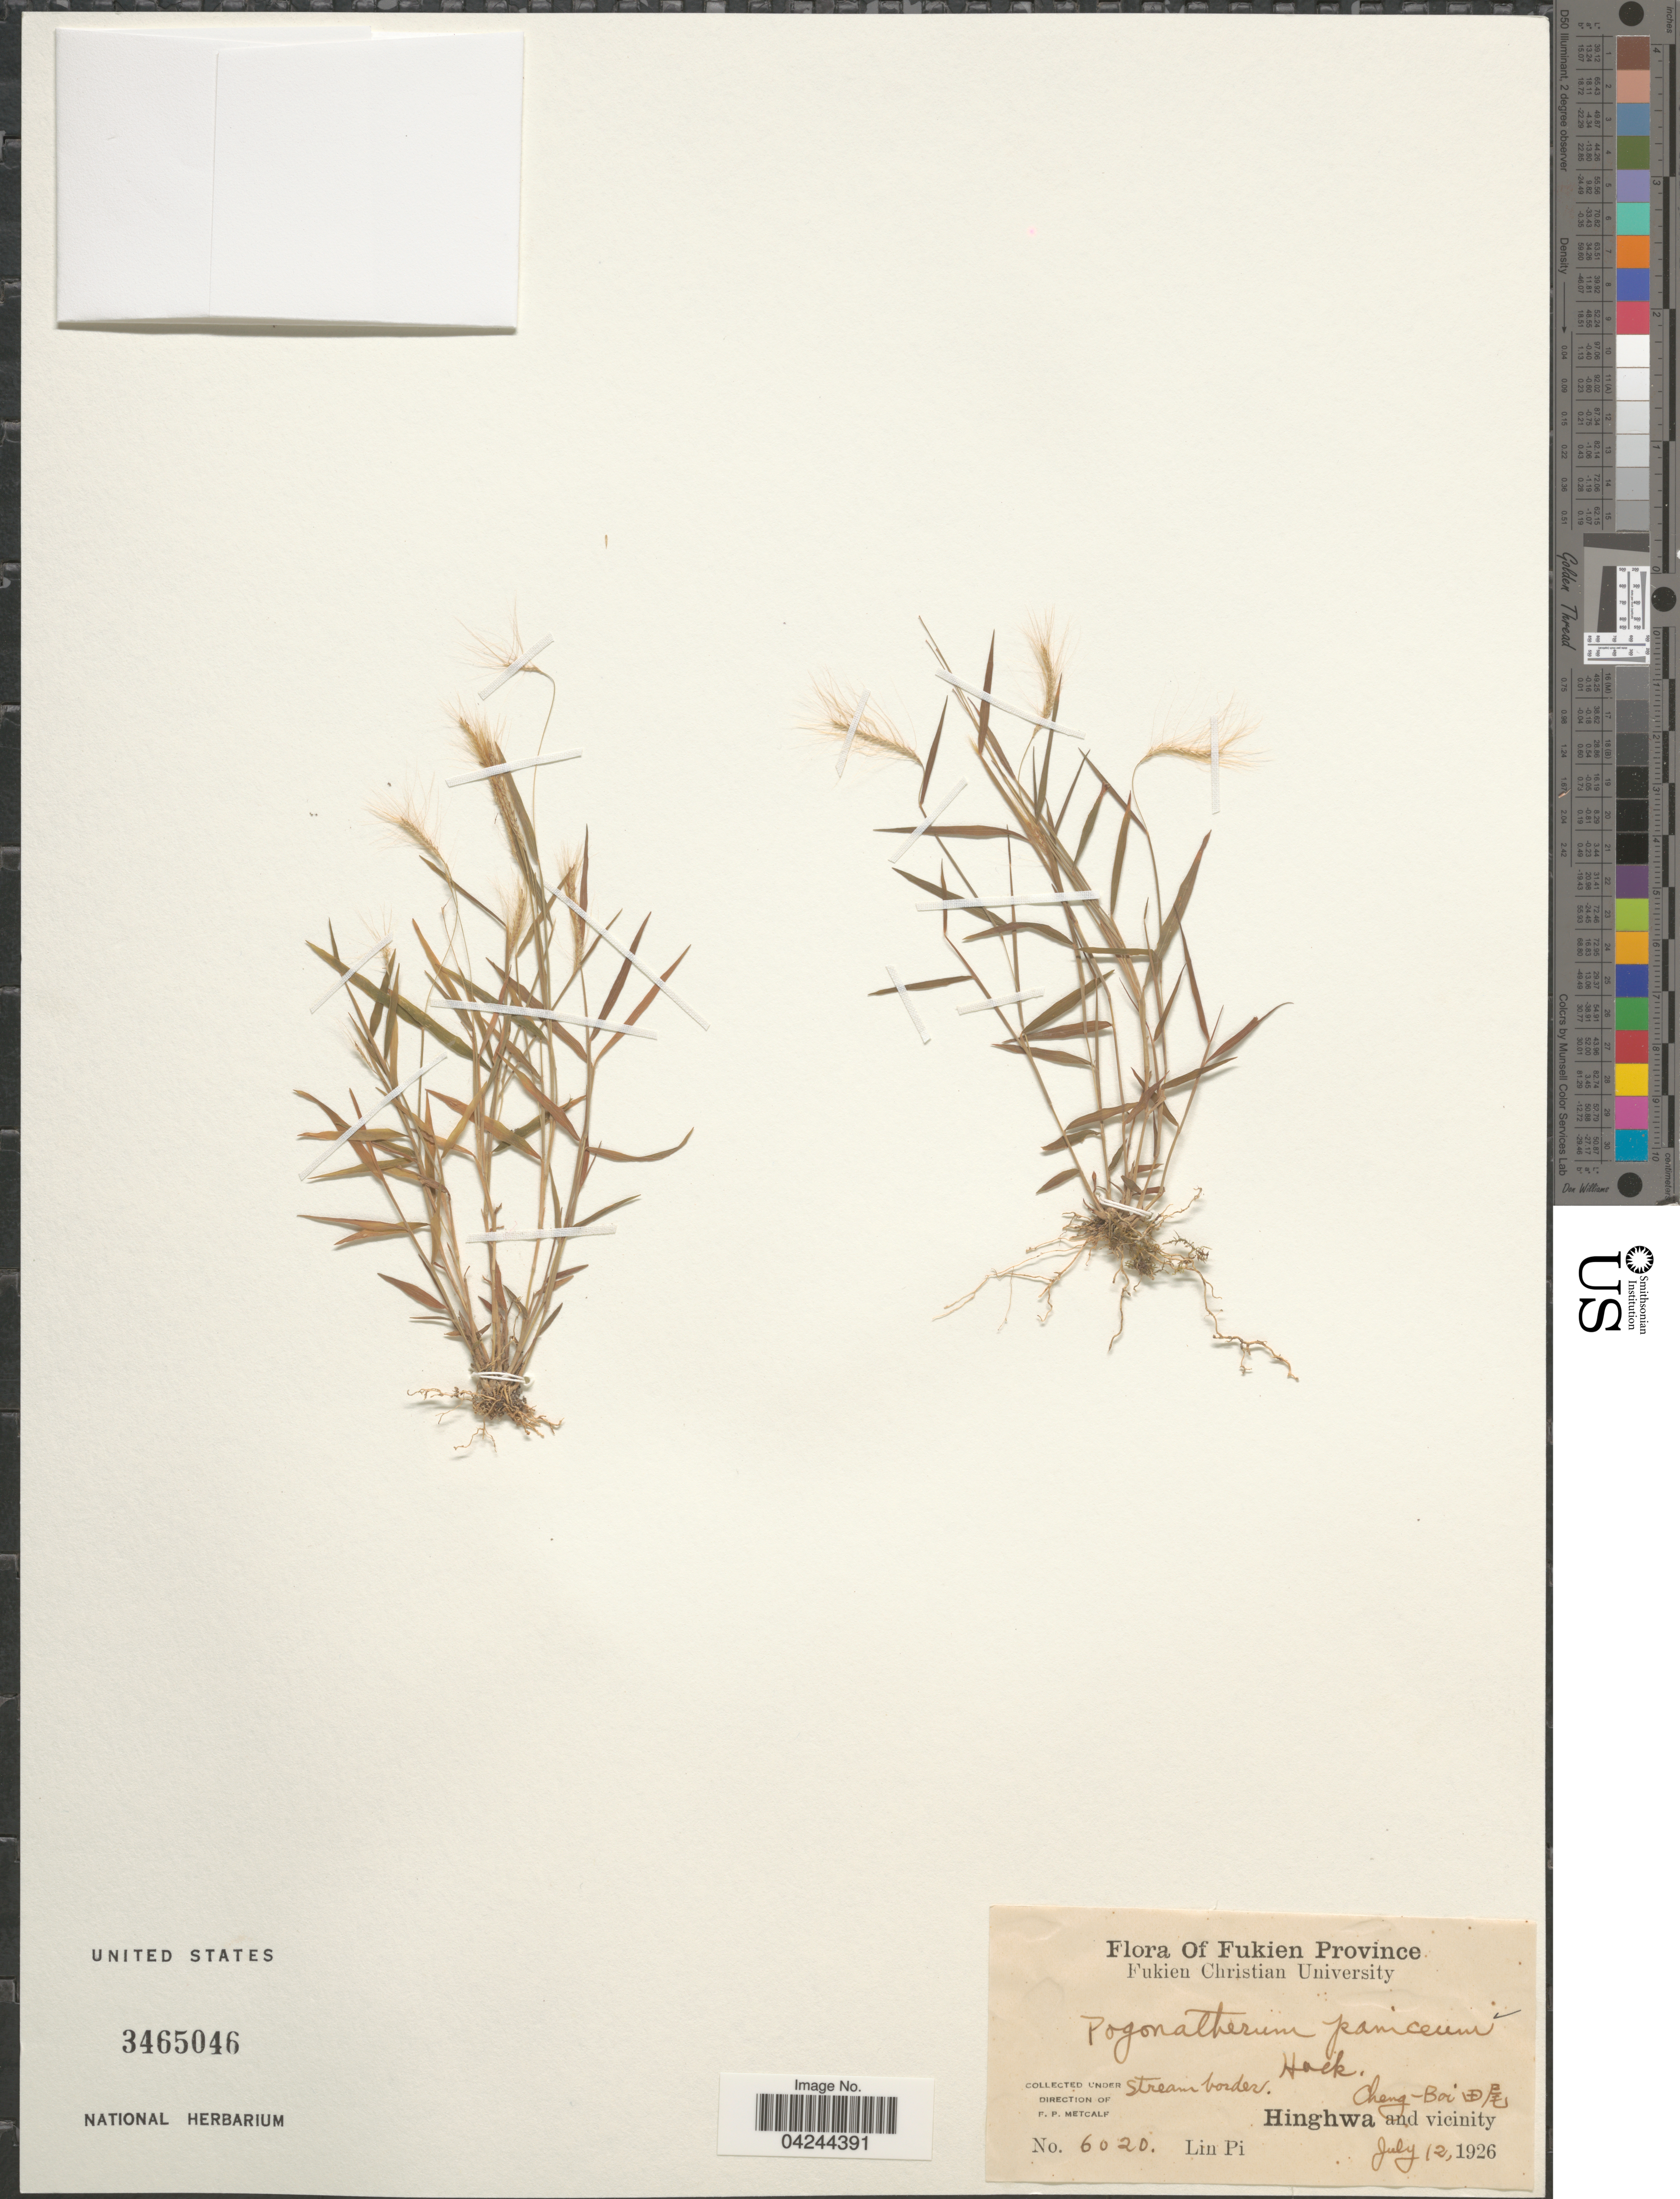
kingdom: Plantae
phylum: Tracheophyta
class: Liliopsida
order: Poales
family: Poaceae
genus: Pogonatherum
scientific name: Pogonatherum crinitum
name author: (Thunb.) Kunth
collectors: L. Pi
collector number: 6020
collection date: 1926-07-12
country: China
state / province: Fujian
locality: Fukien Province. Cheng-Boi X. Hinghwa and vicinity.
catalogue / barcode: US 3465046